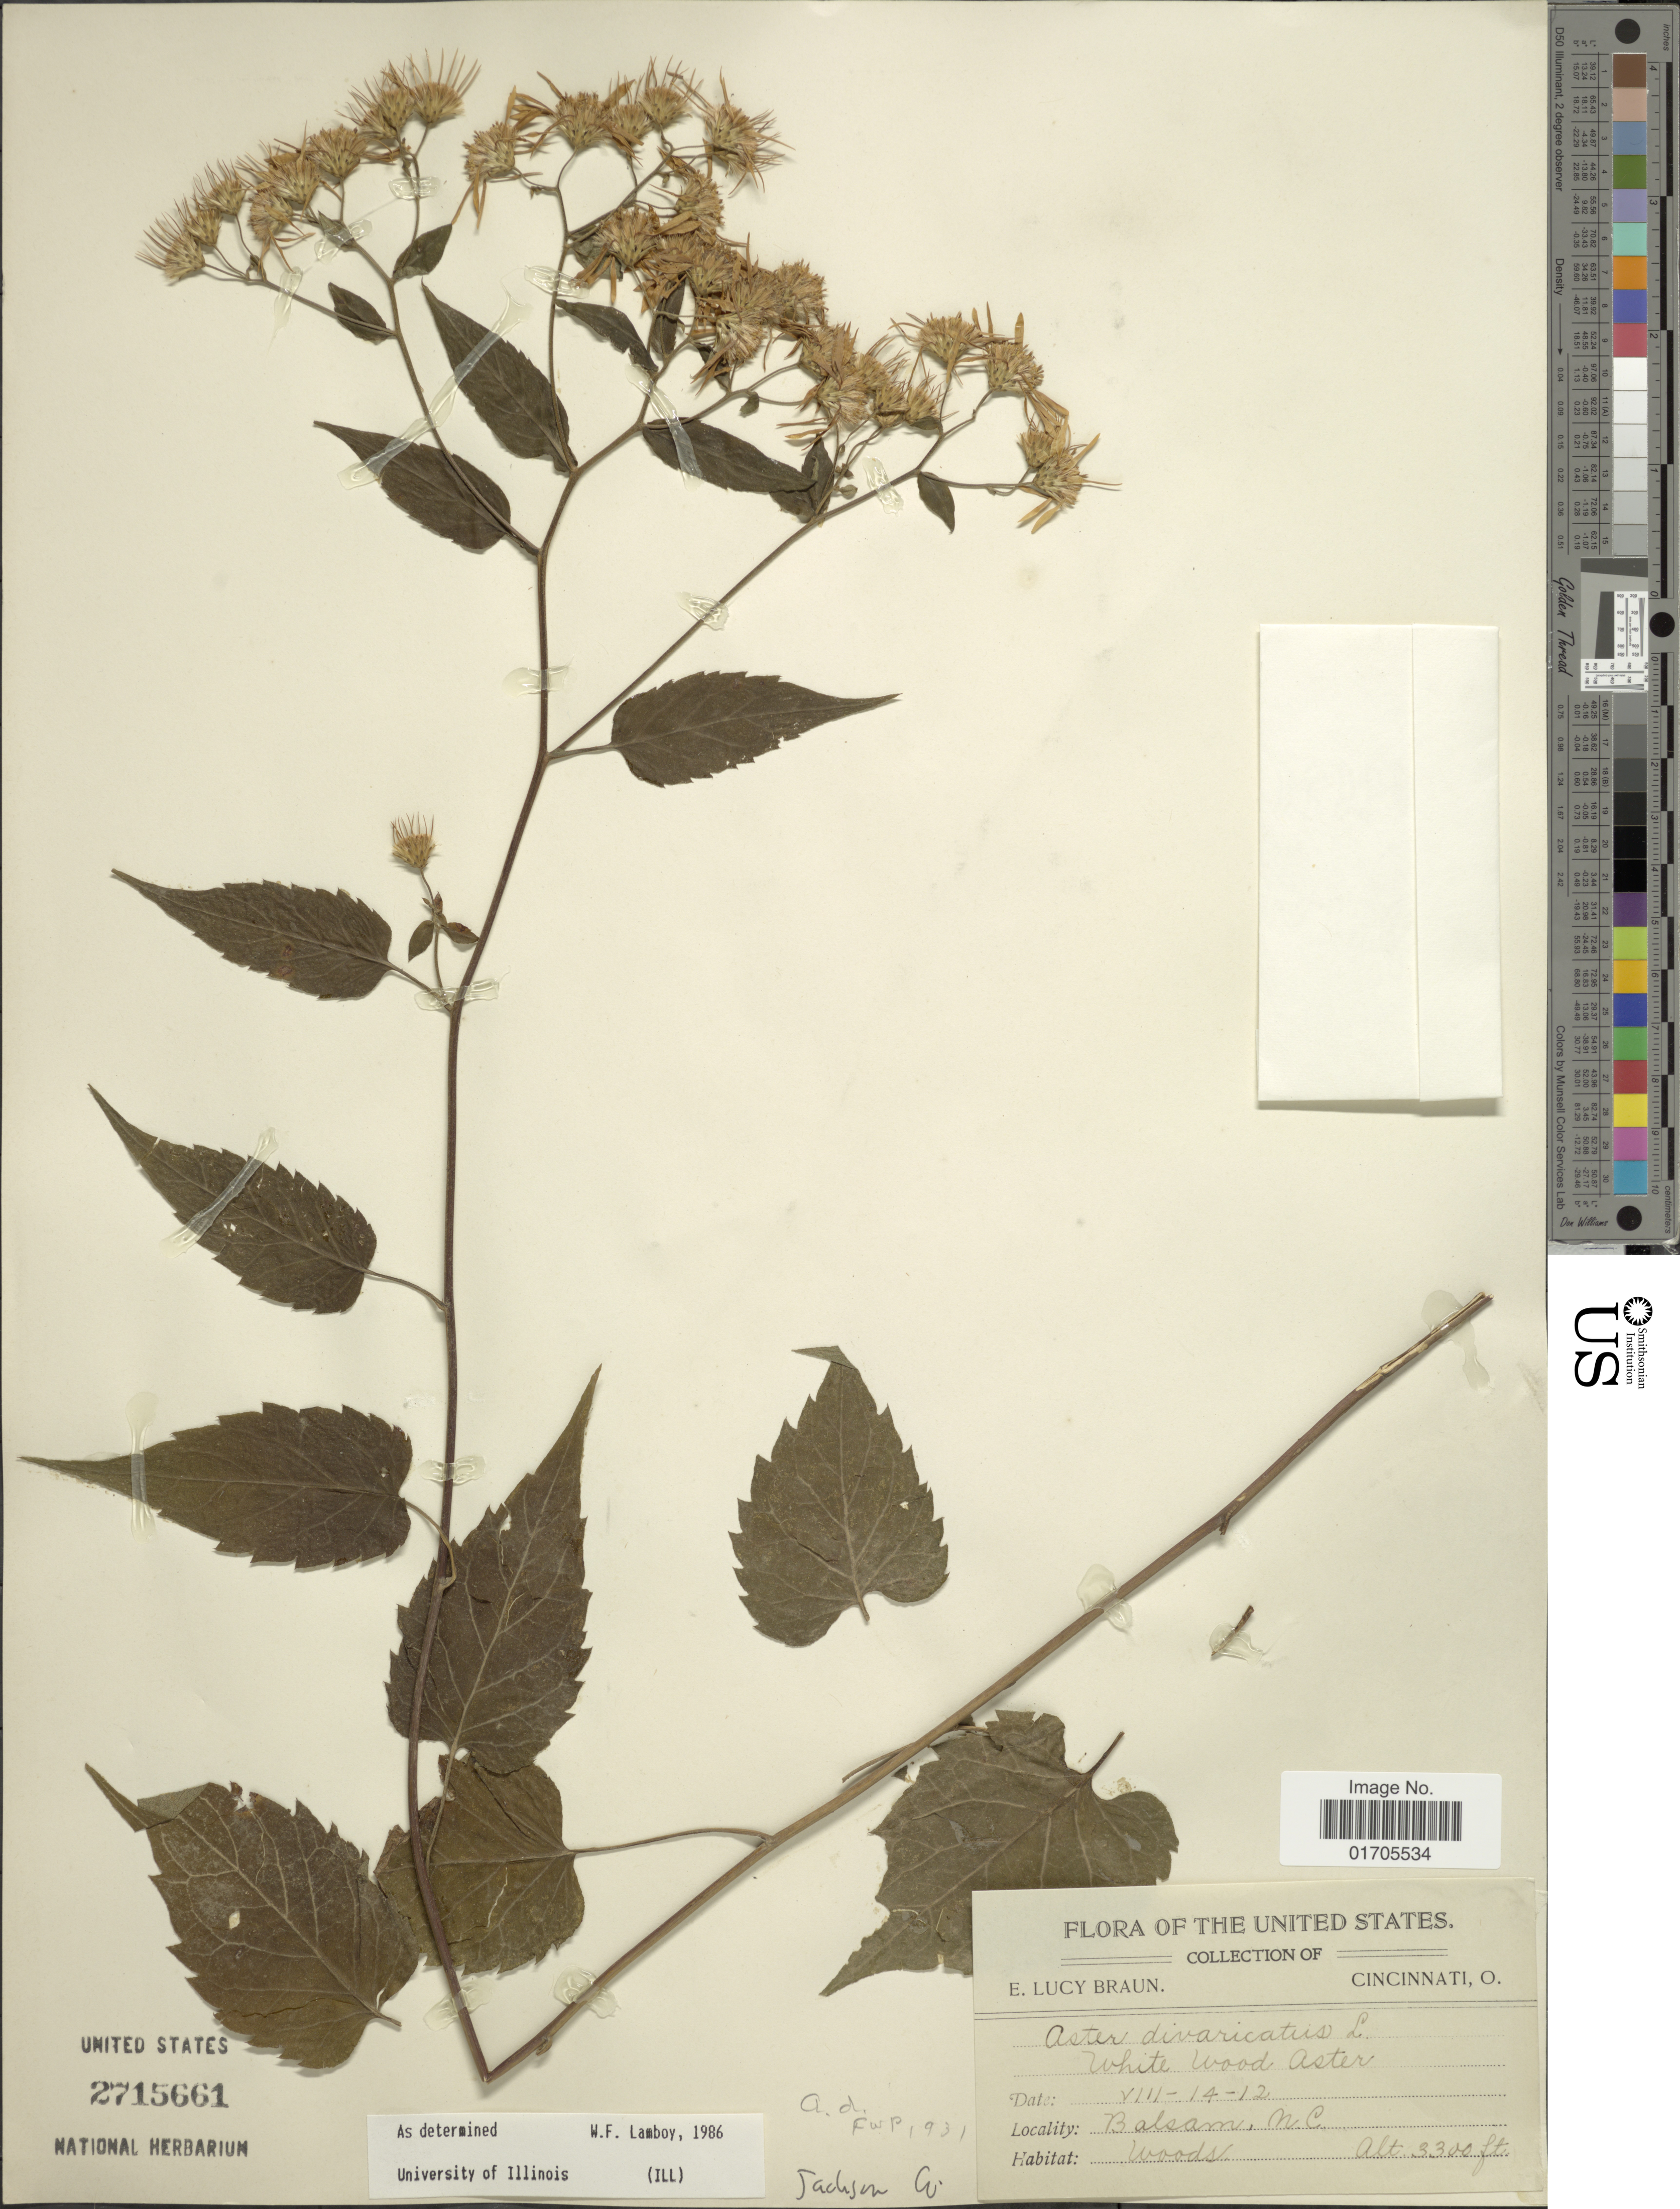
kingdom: Plantae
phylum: Tracheophyta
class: Magnoliopsida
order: Asterales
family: Asteraceae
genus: Eurybia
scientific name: Eurybia divaricata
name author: (L.) G.L. Nesom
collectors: E. L. Braun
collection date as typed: Transcribed d/m/y: 14/8/12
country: United States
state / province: North Carolina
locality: Balsam, N.C.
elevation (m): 1006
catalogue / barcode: US 2715661